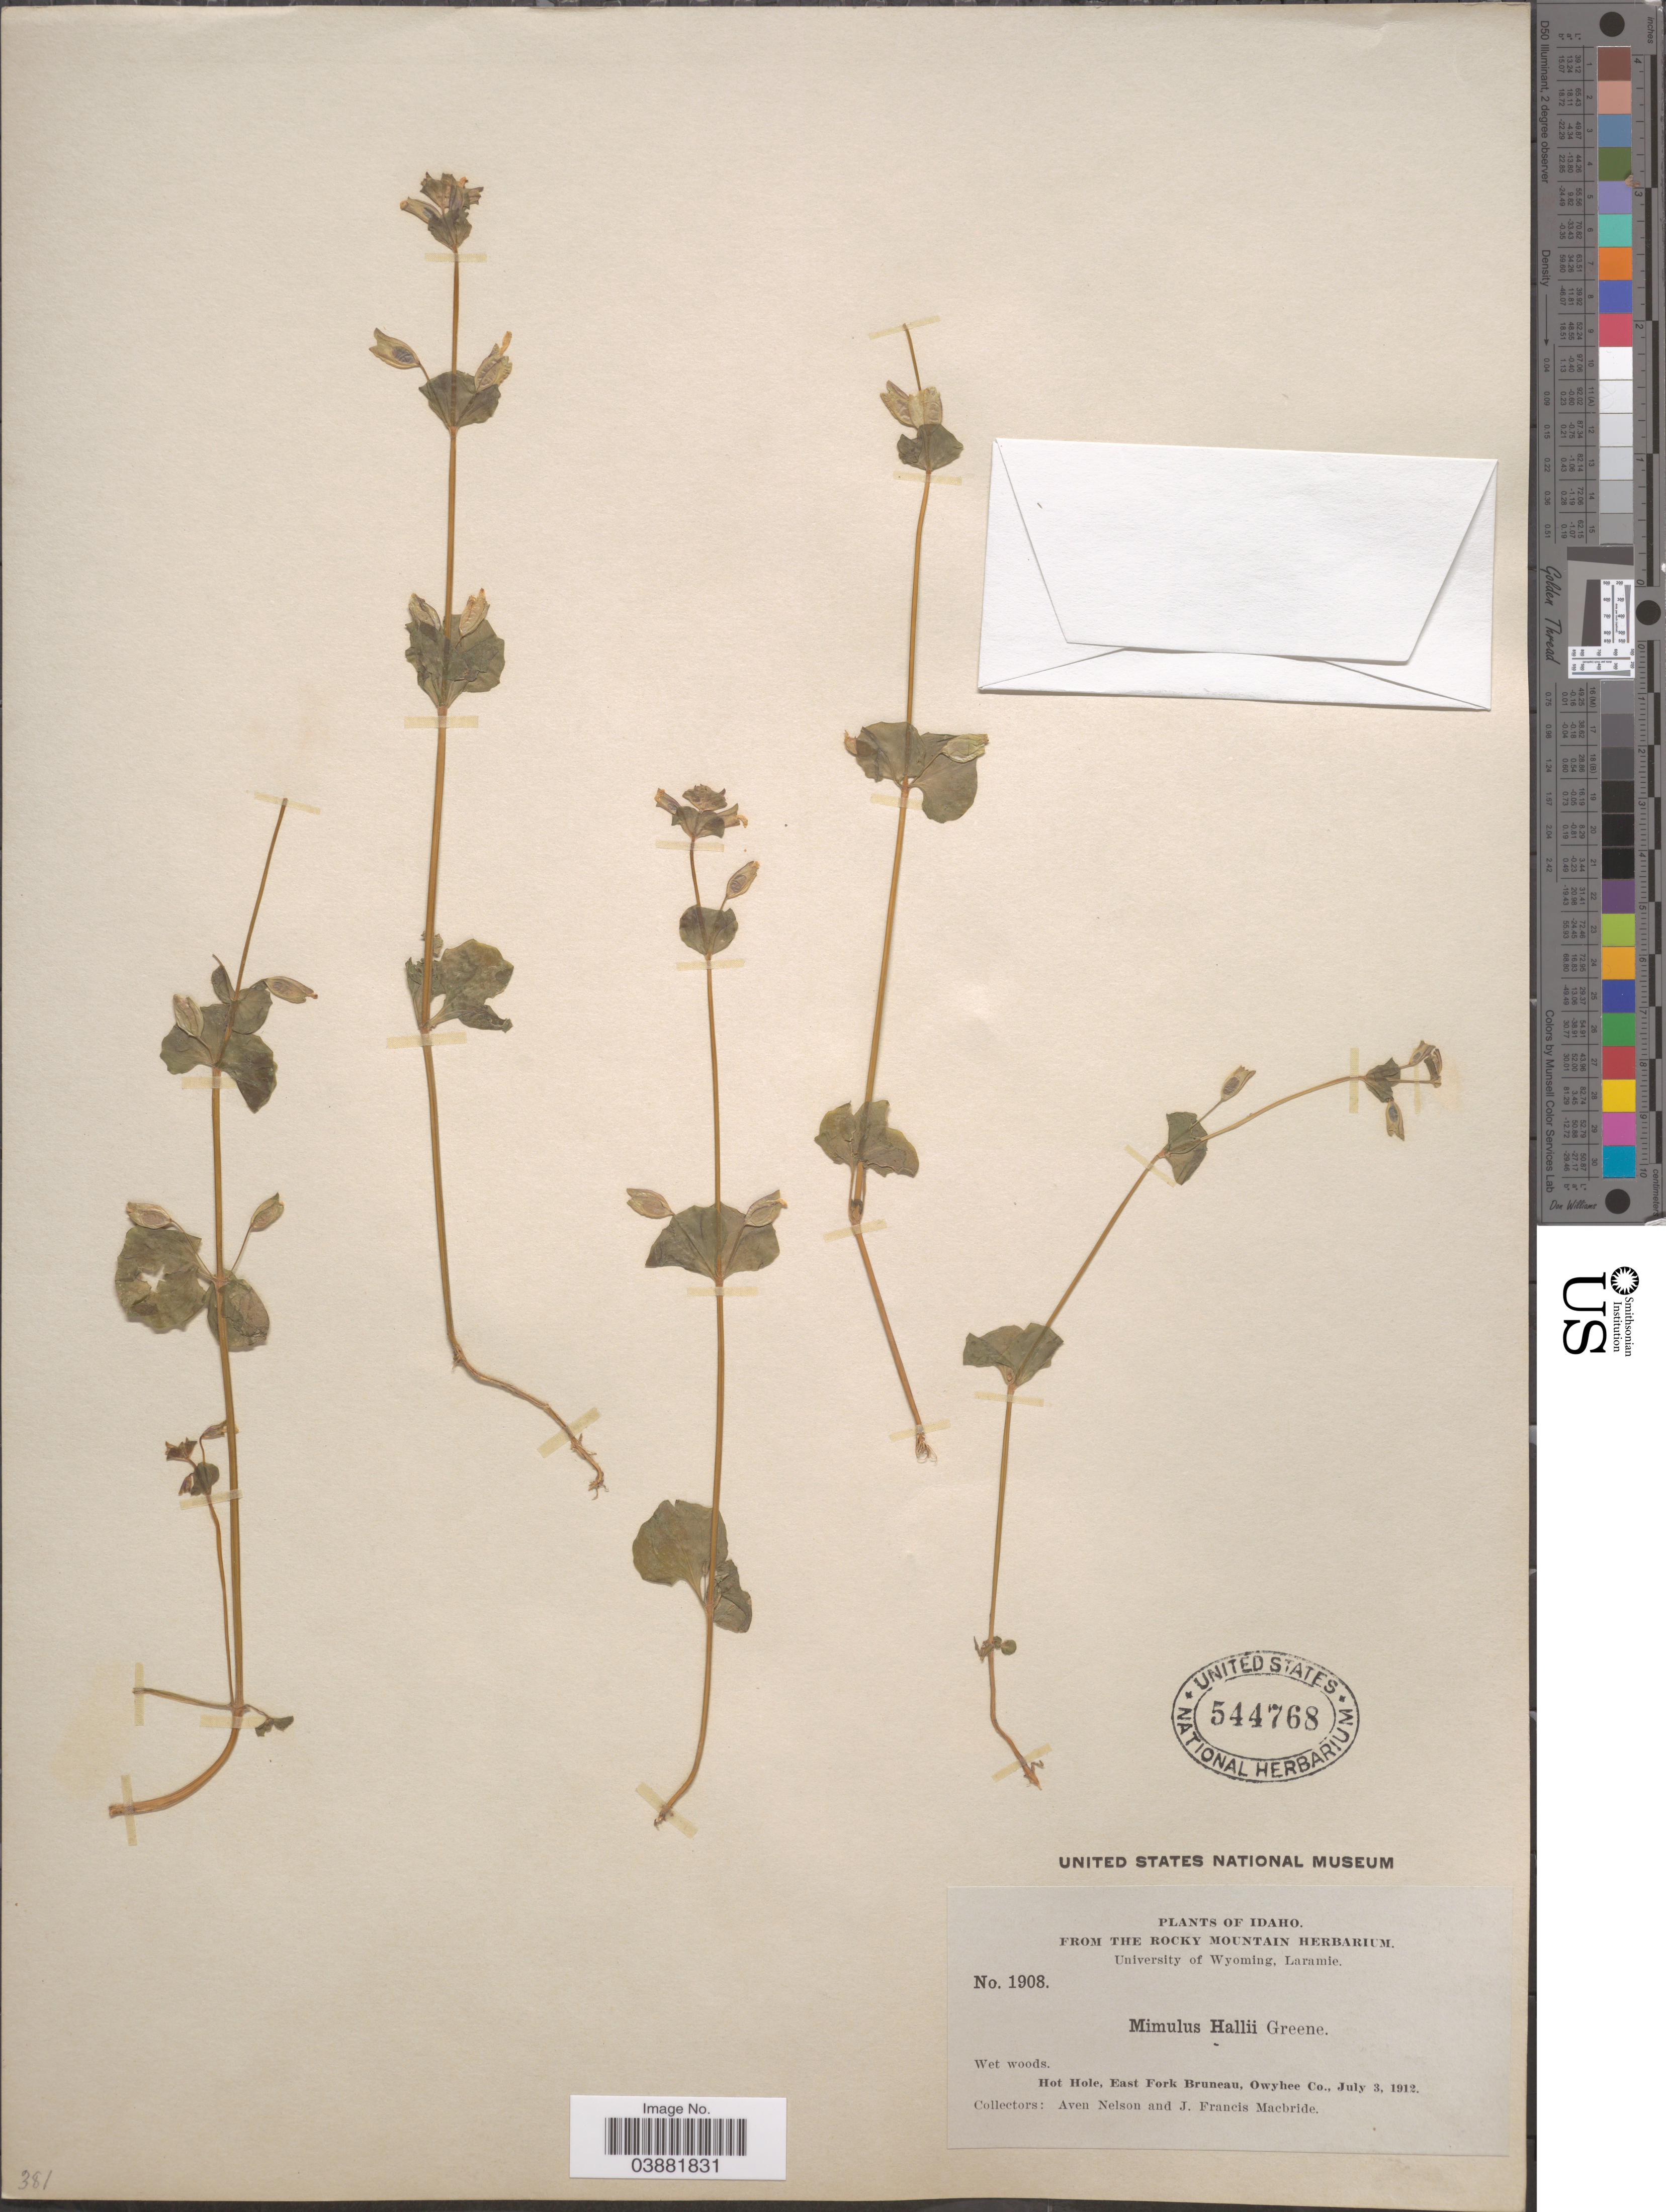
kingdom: Plantae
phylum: Tracheophyta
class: Magnoliopsida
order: Lamiales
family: Phrymaceae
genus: Mimulus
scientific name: Mimulus hallii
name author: Greene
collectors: A. Nelson & J. F. Macbride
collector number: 1908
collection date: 1912-07-03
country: United States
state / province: Idaho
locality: Hot Hole, East Fork Bruneau, Owyhee Co.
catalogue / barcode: US 544768